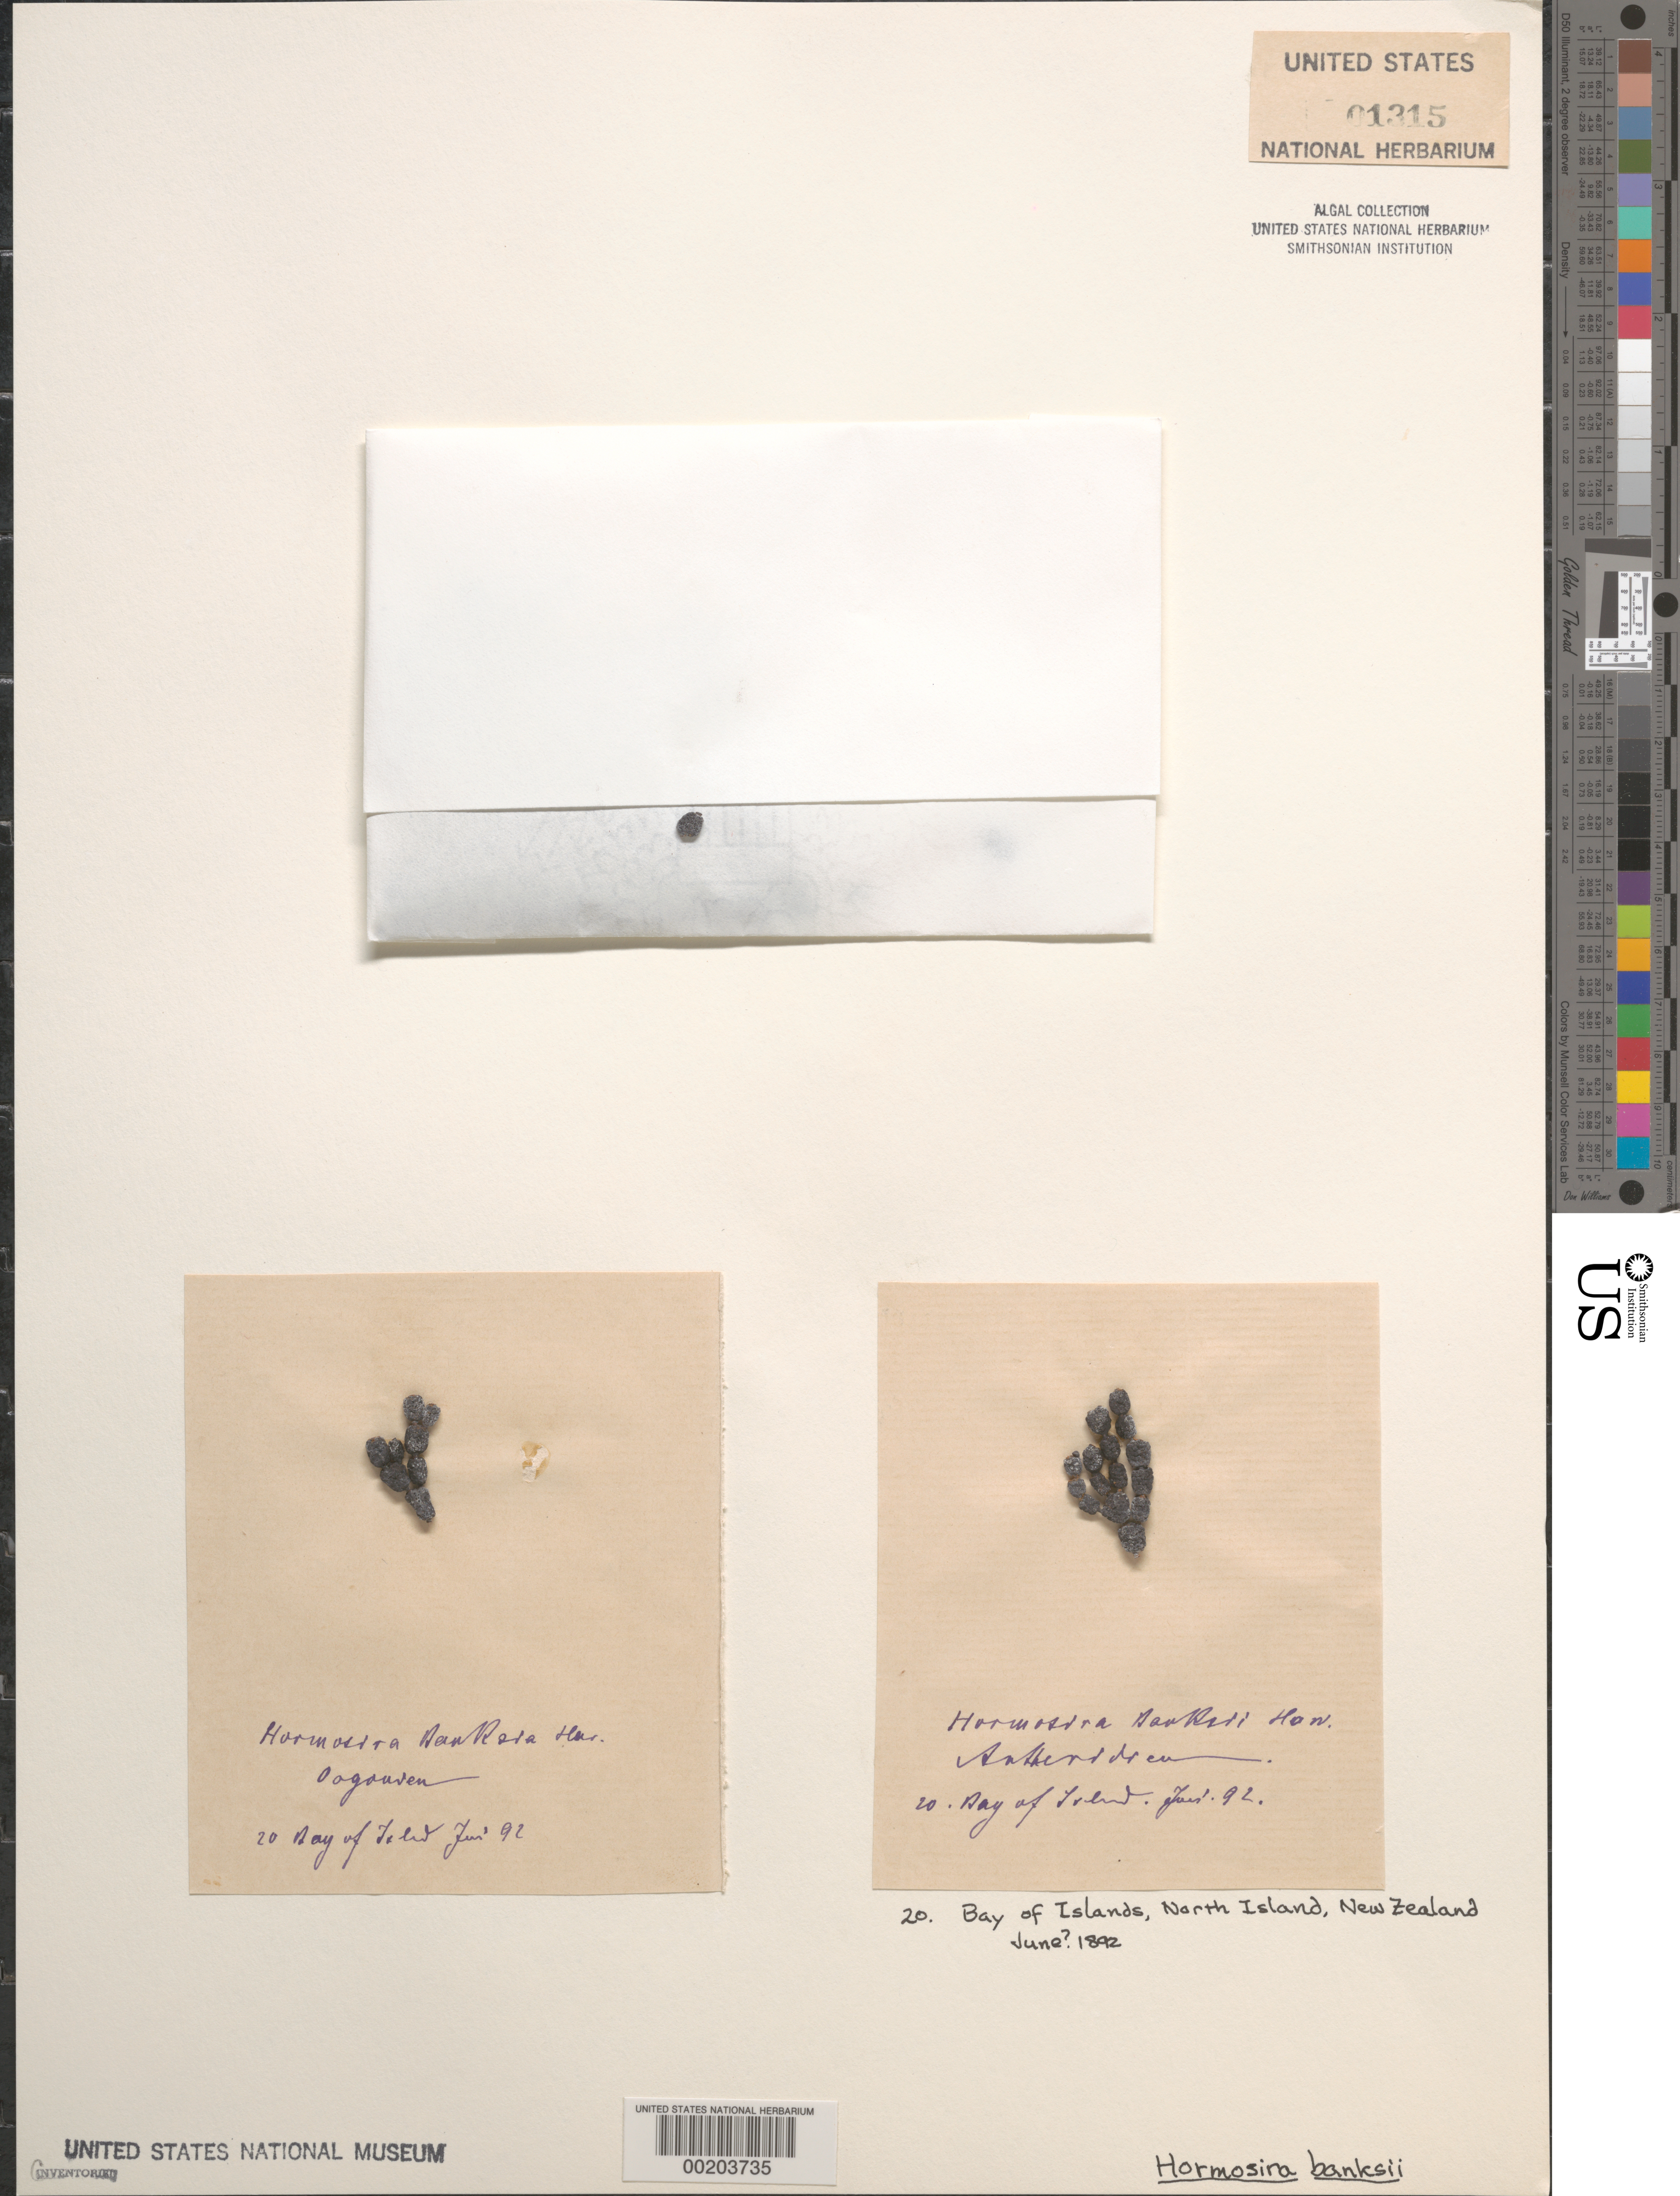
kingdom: Chromista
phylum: Ochrophyta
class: Phaeophyceae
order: Fucales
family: Hormosiraceae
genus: Hormosira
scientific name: Hormosira banksii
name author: (Turner) Decne.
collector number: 20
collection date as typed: Jun 1892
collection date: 1892-06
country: New Zealand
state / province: Northland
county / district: Far North District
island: North Island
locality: Bay of Islands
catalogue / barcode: US 1315